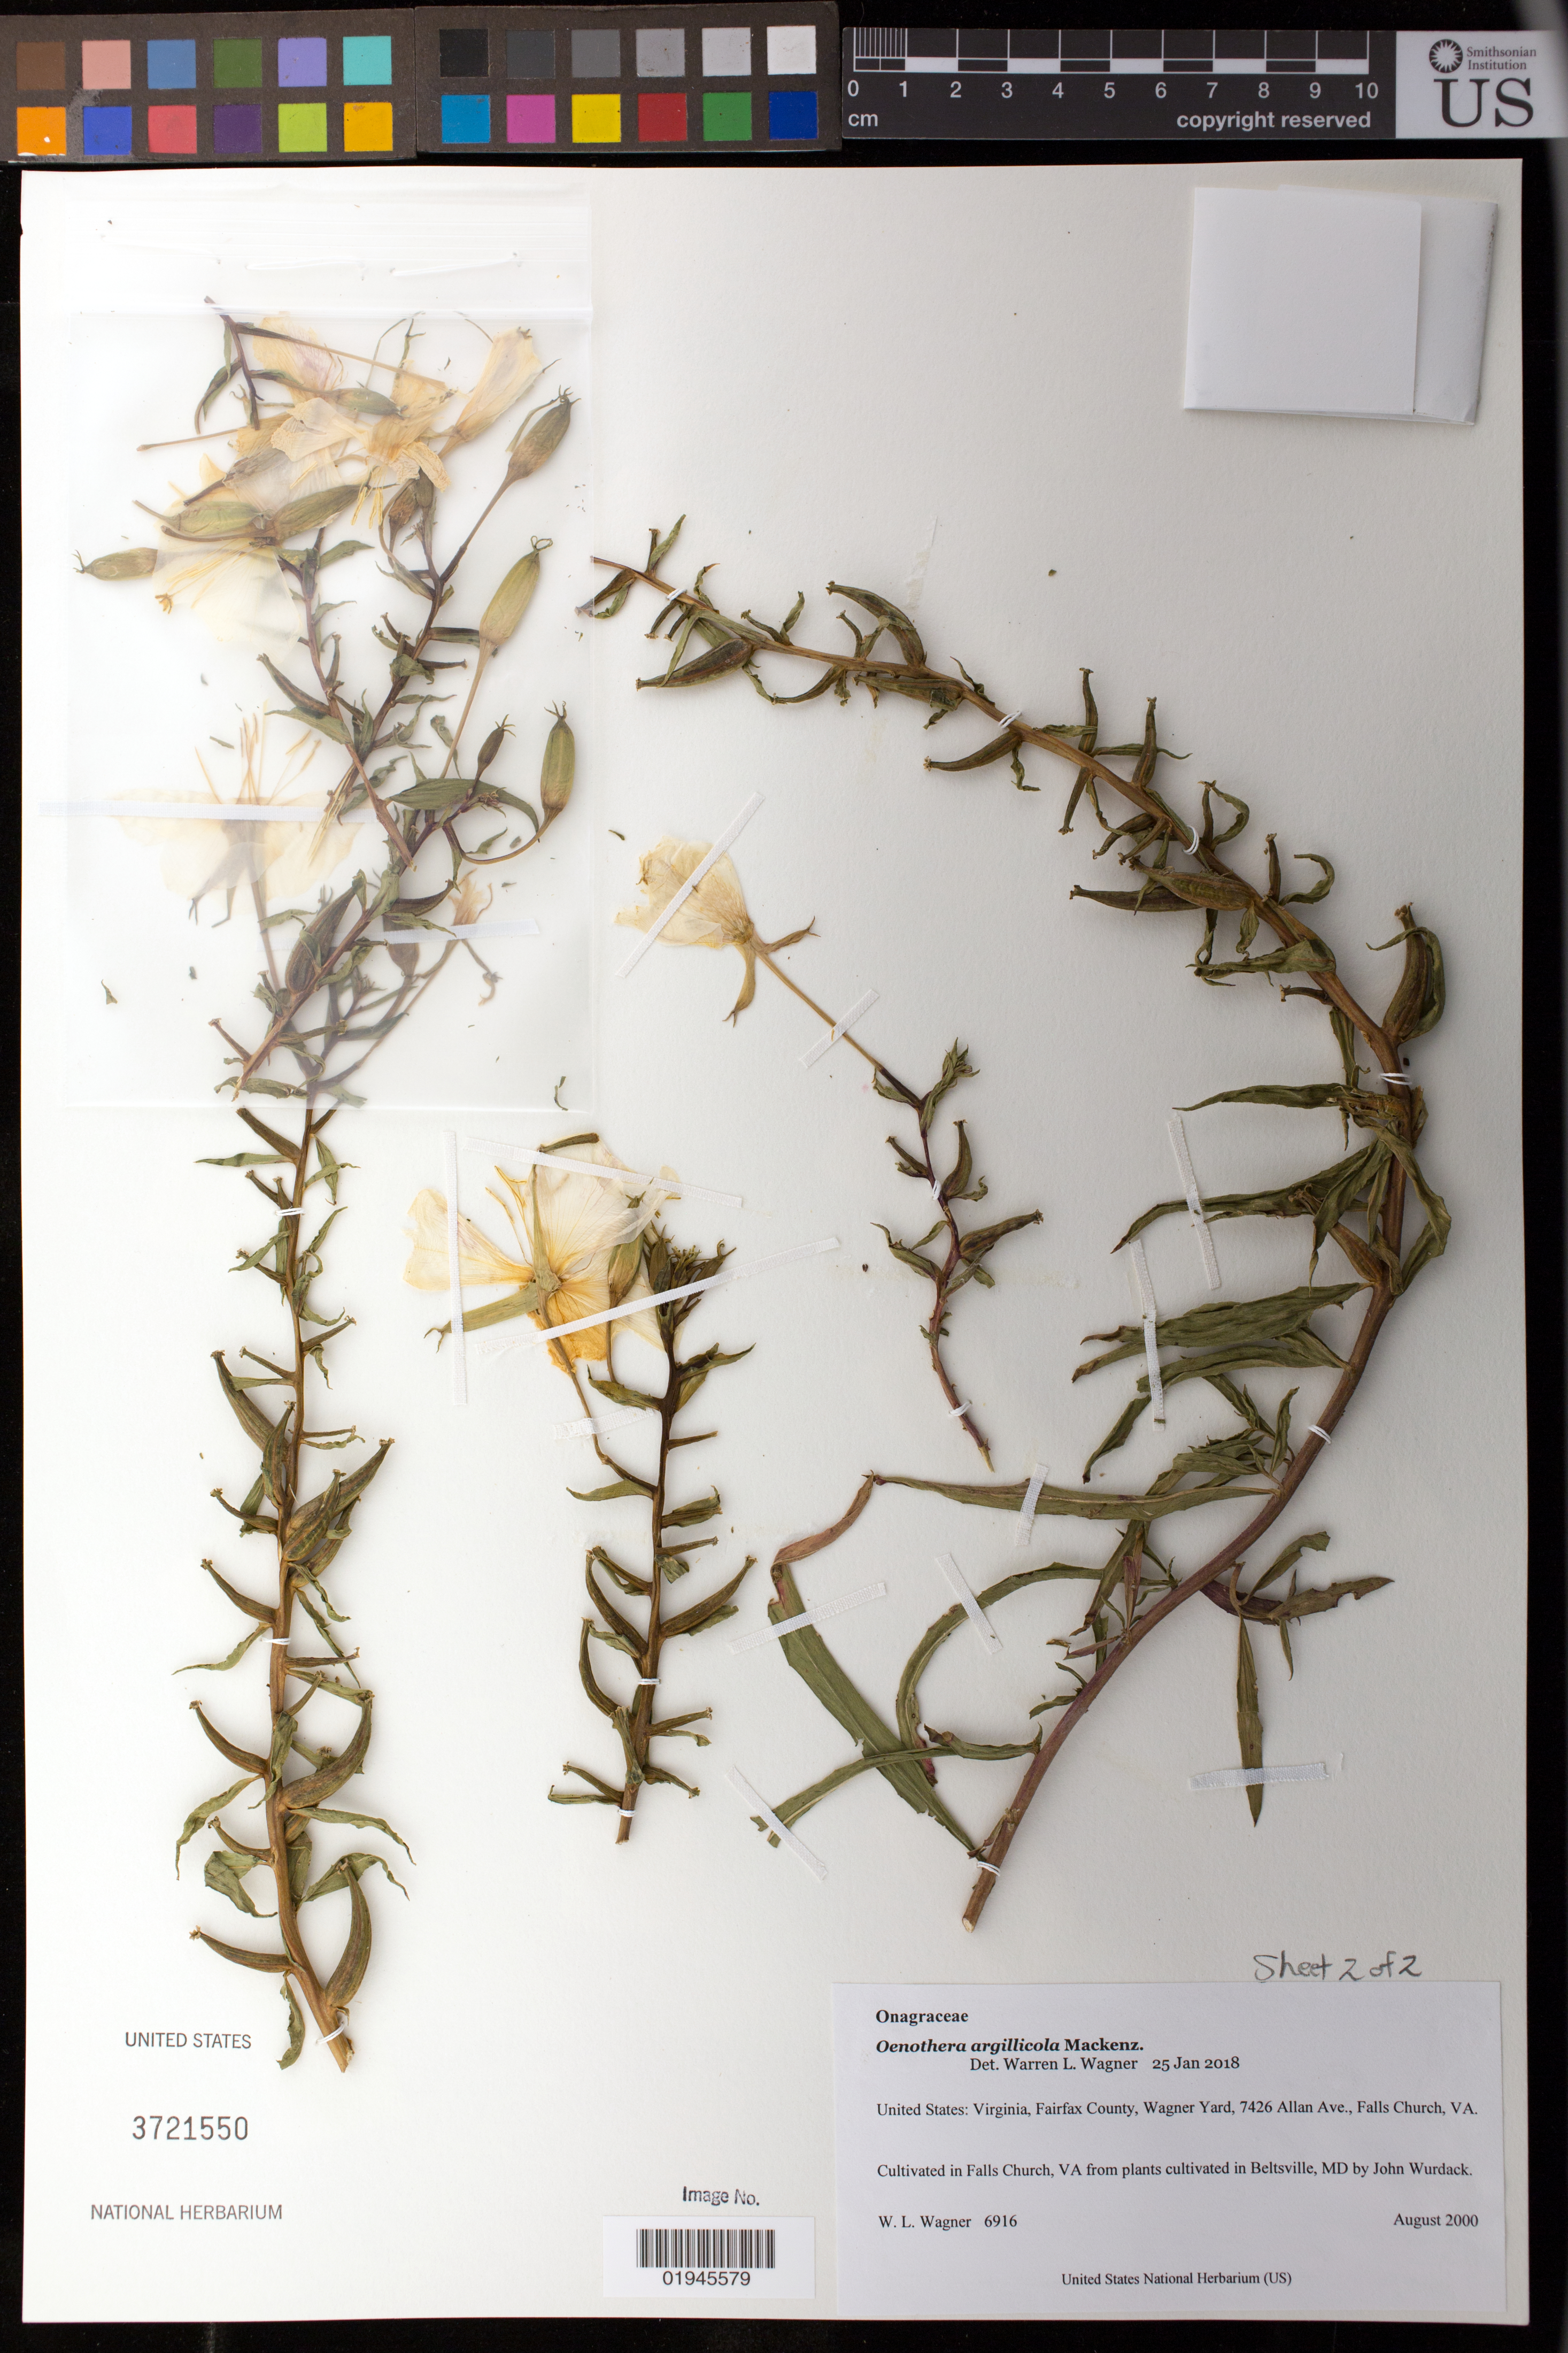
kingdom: Plantae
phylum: Tracheophyta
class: Magnoliopsida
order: Myrtales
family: Onagraceae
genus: Oenothera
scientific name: Oenothera argillicola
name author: Mackenz.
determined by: Wagner, W. L., (BOT), Smithsonian Institution - National Museum of Natural History (UNITED STATES)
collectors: W. L. Wagner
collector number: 6916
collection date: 2000-08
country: United States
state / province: Virginia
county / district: Fairfax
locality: Wagner Yard, 7426 Allan Ave., Falls Church, VA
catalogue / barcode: US 3721550